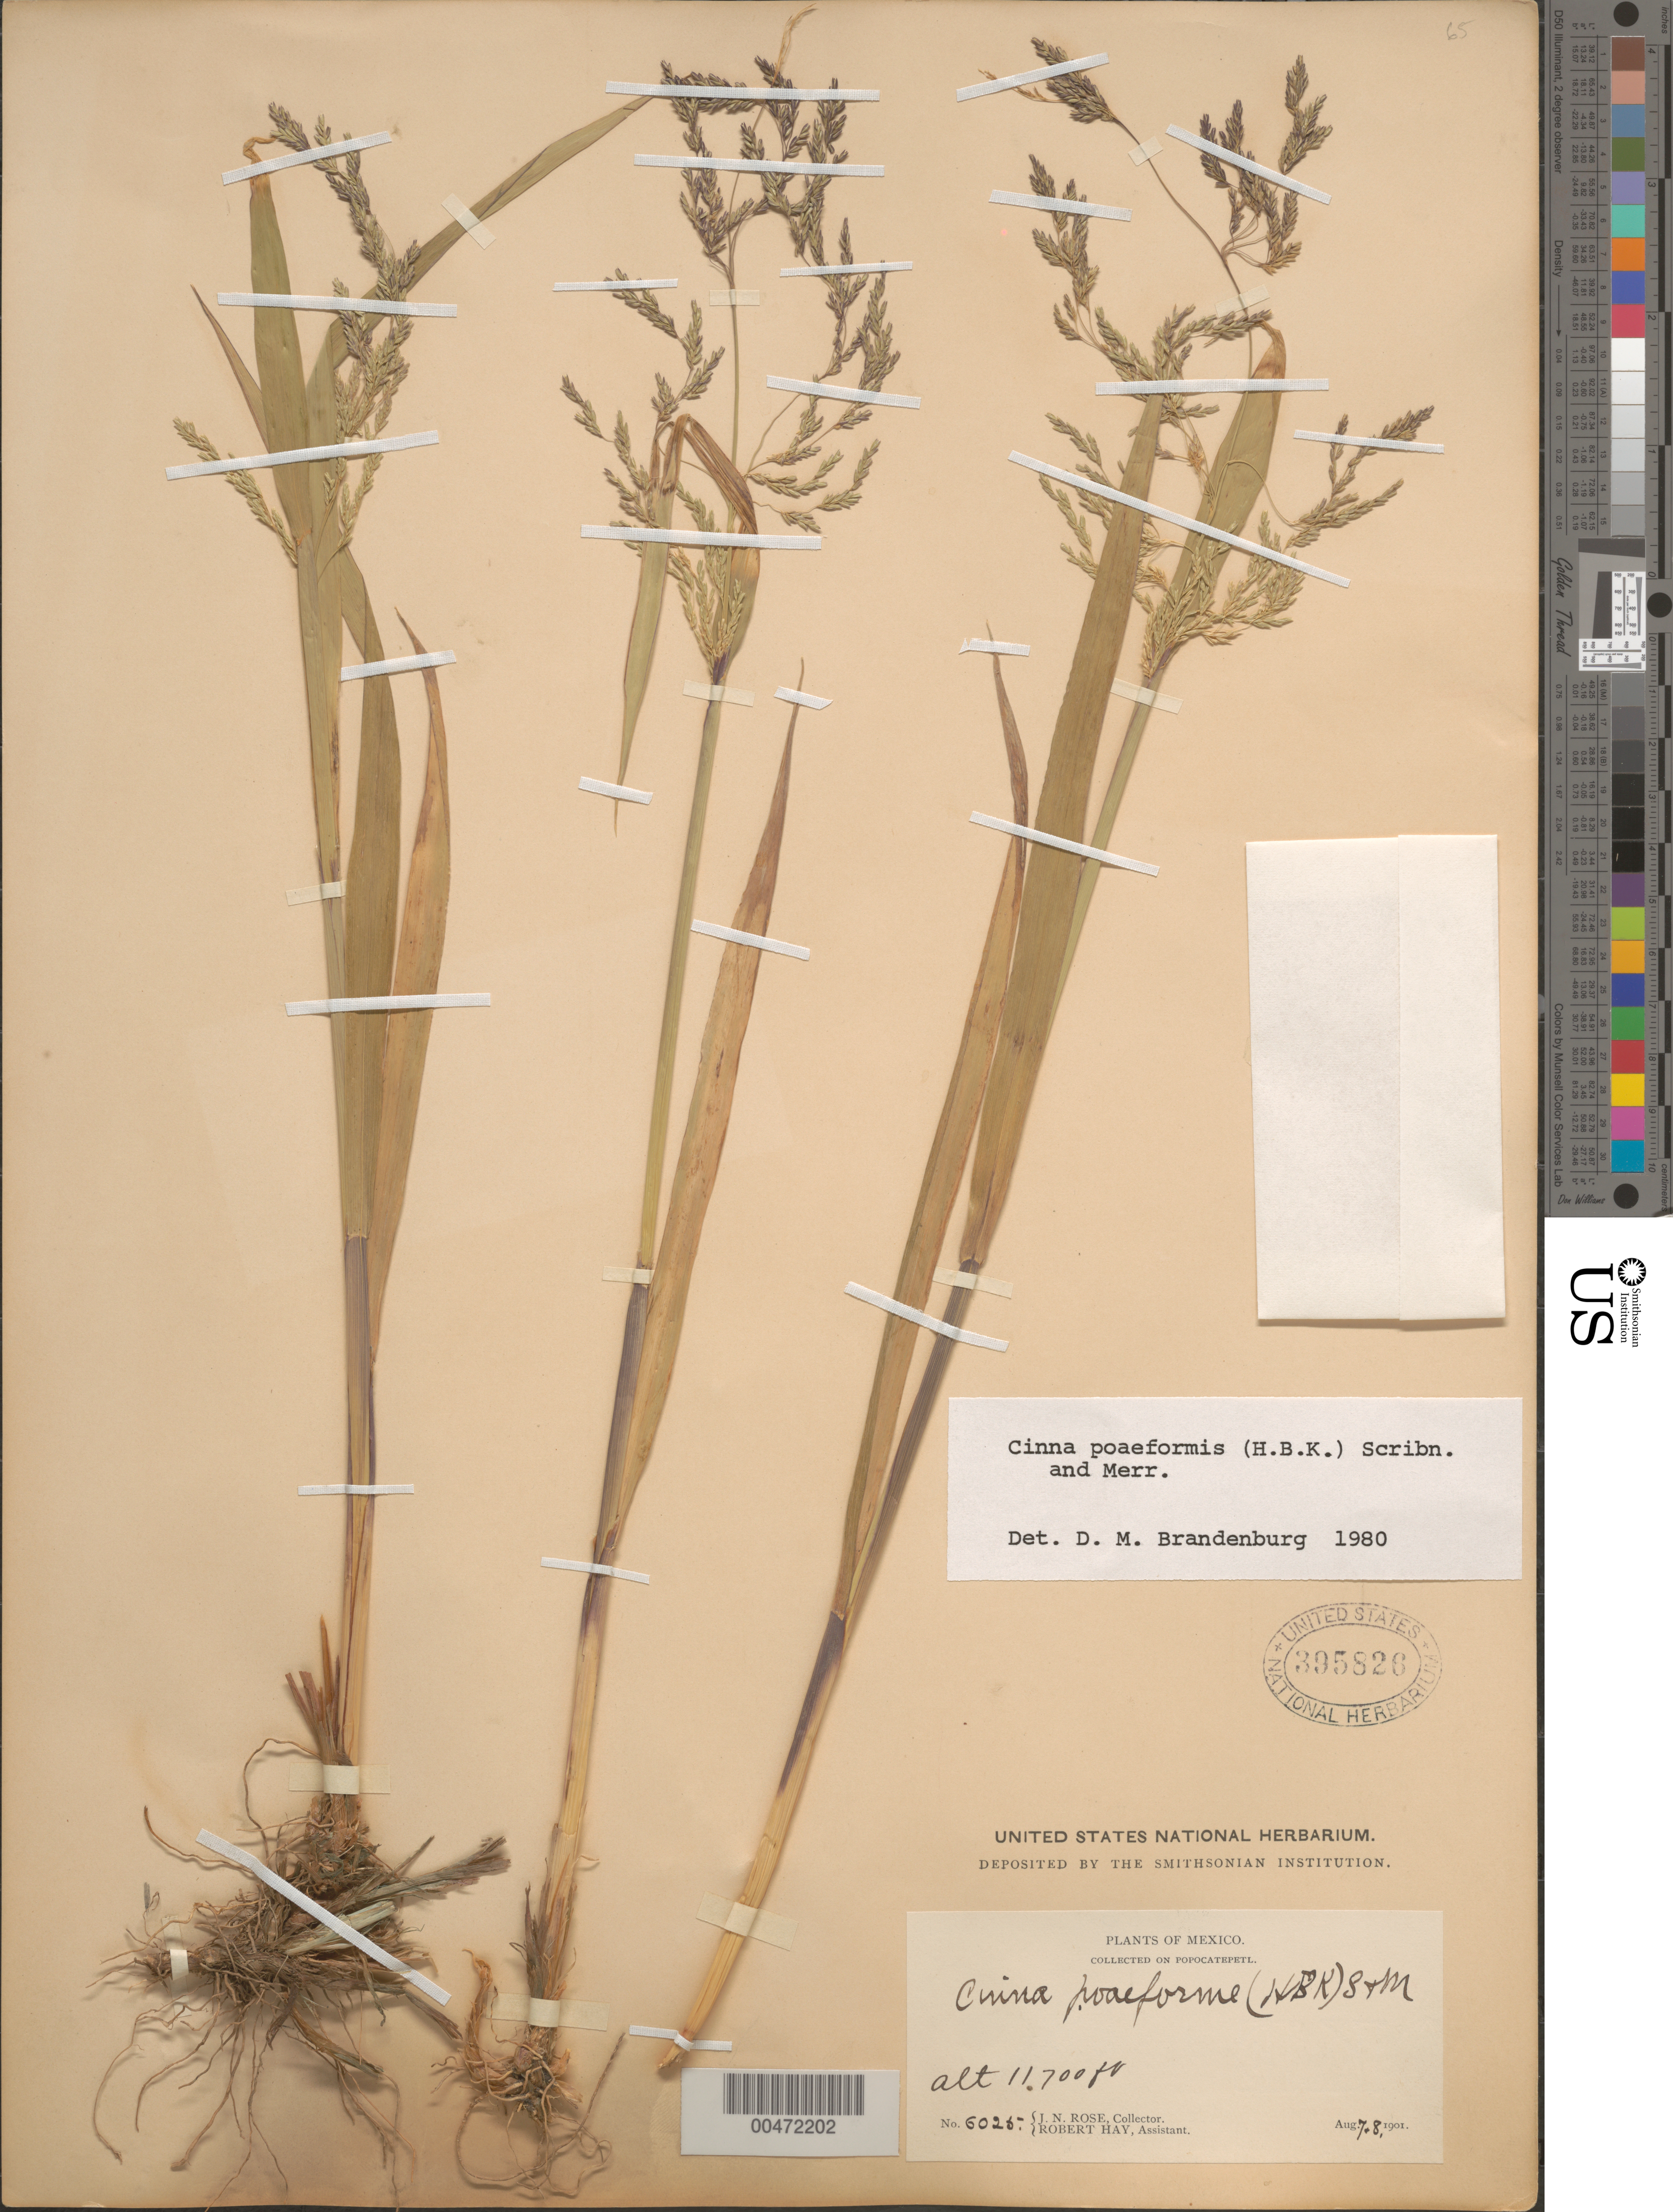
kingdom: Plantae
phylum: Tracheophyta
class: Liliopsida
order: Poales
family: Poaceae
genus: Cinna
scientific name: Cinna poiformis (Kunth) Scribn. & Merr.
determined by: Brandenburg, D. M.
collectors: J. N. Rose & R. H. Hay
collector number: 6025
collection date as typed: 7 Aug 1901 and 8 Aug 1901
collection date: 1901-08-07,1901-08-08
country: Mexico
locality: Popocatepetl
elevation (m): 3566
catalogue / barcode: US 395826